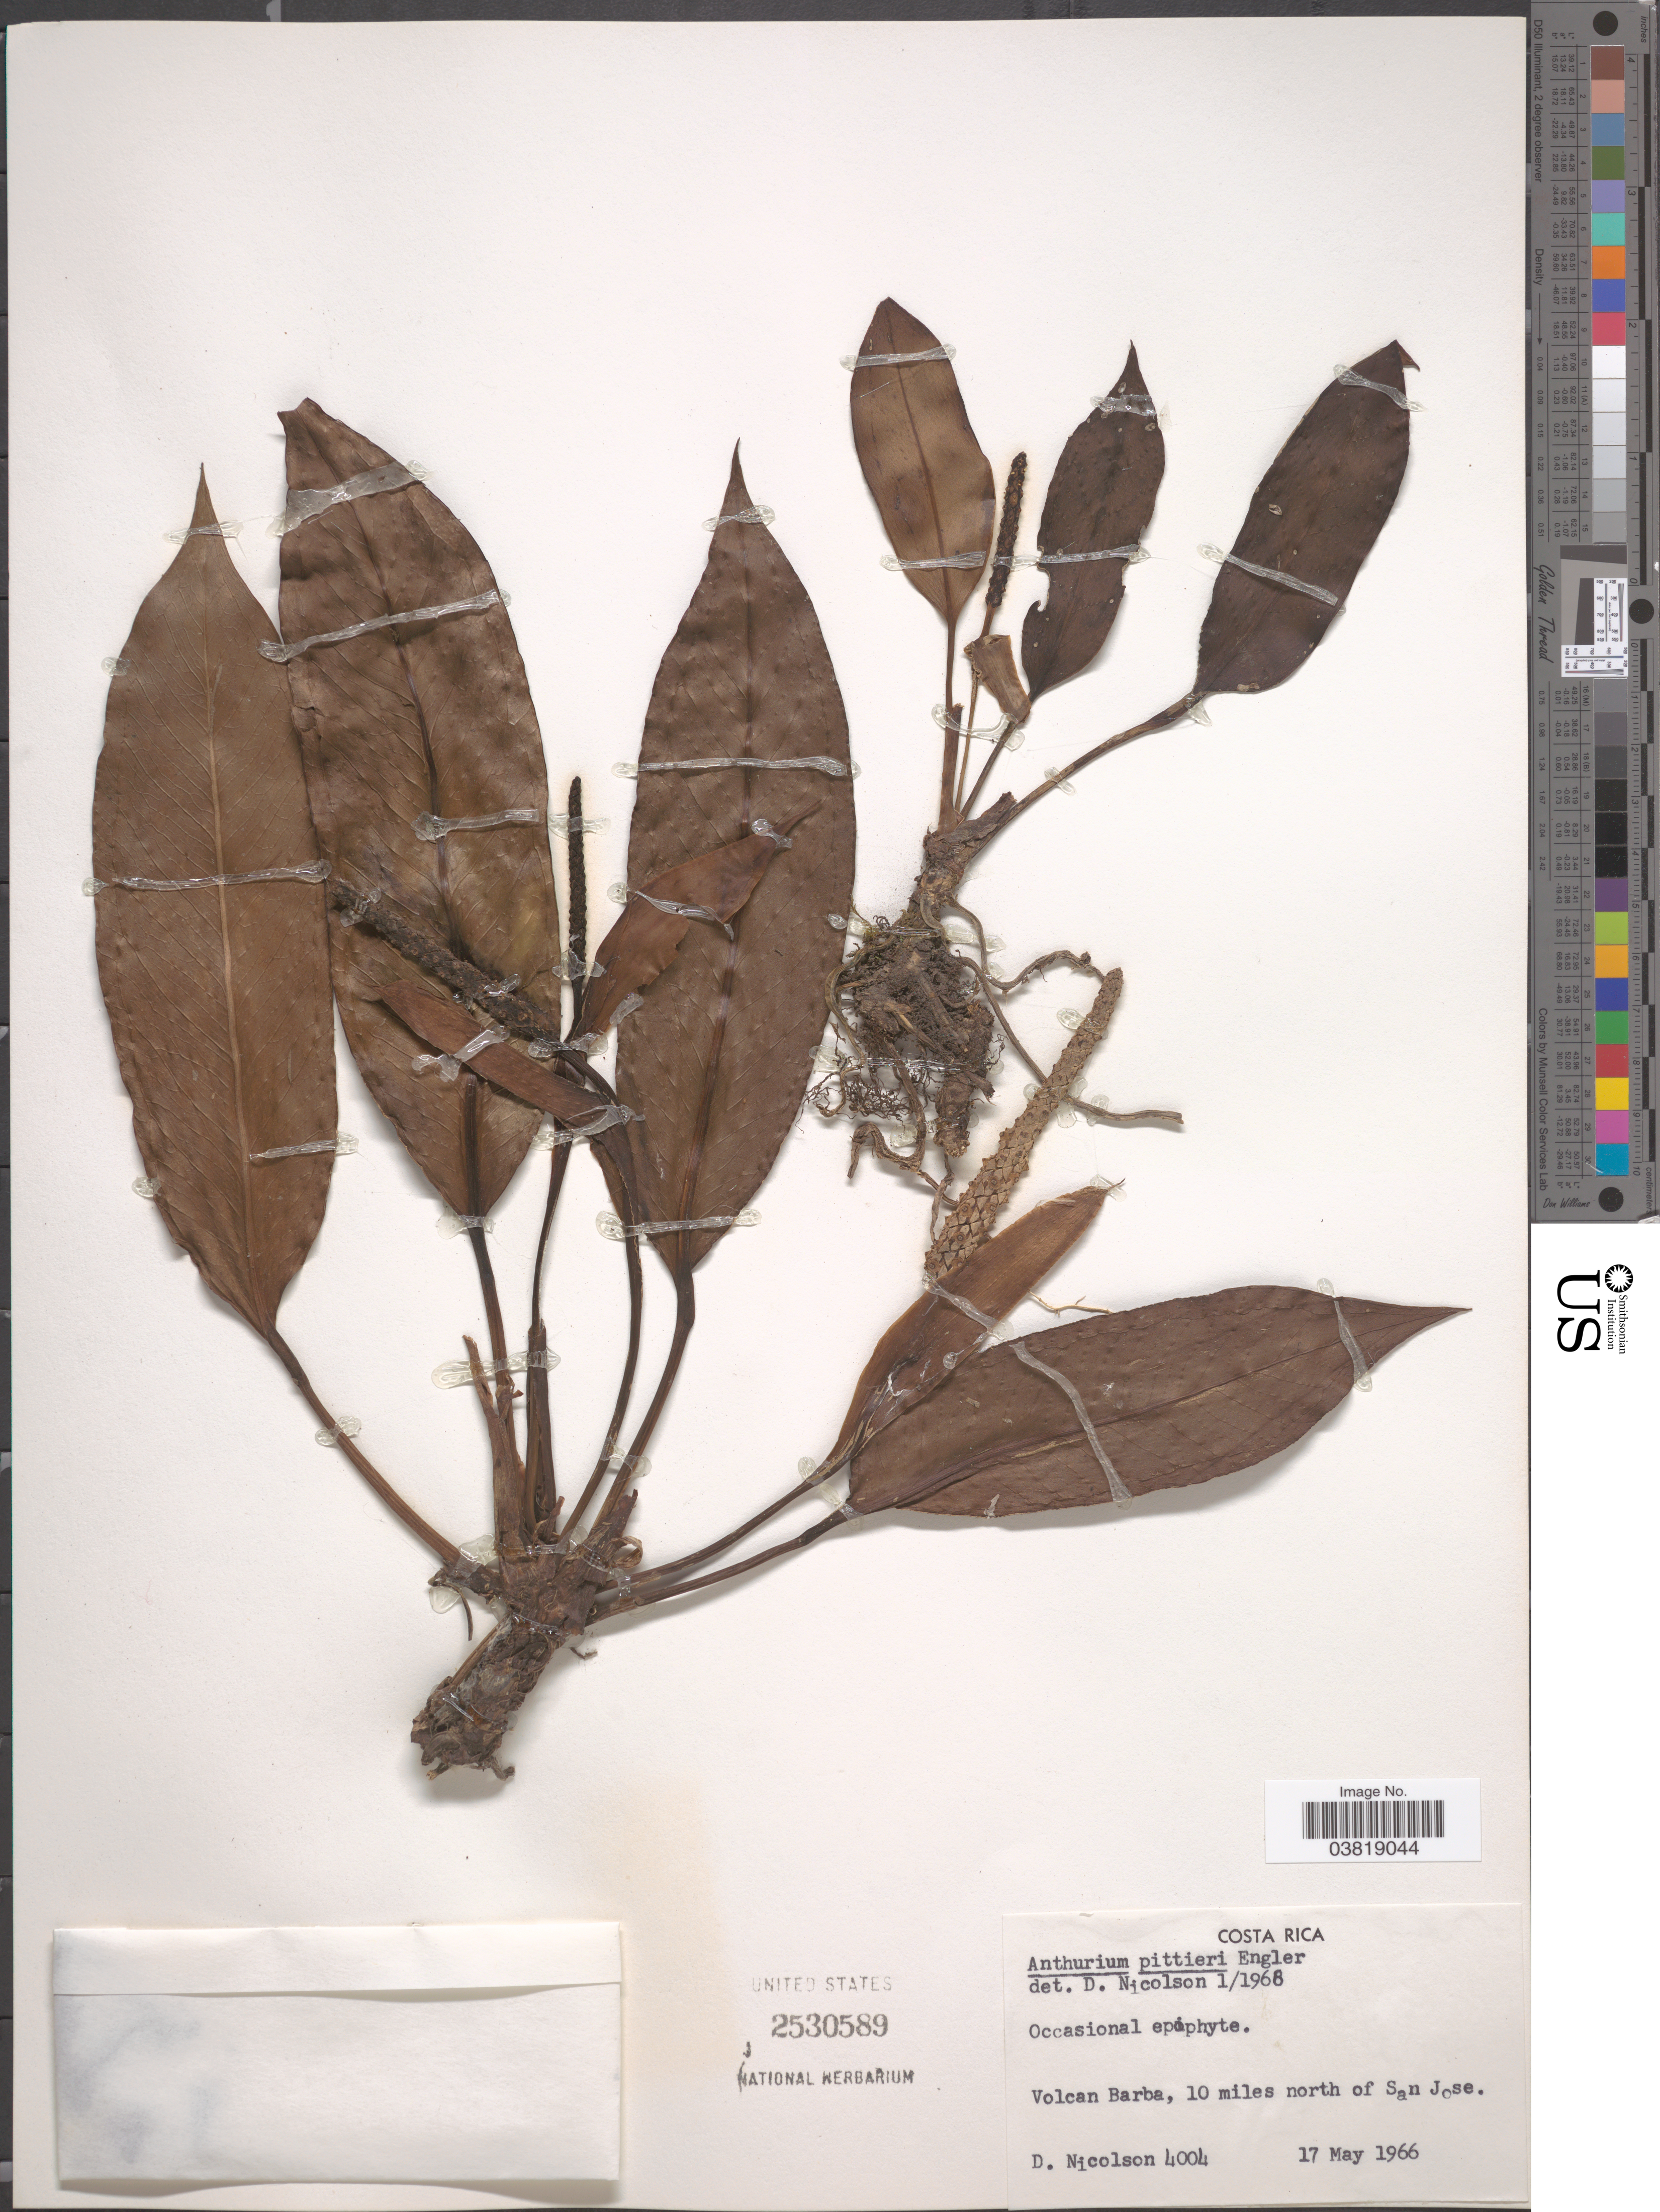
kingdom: Plantae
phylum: Tracheophyta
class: Liliopsida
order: Alismatales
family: Araceae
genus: Anthurium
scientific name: Anthurium pittieri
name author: Engl.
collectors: D. H. Nicolson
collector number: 4004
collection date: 1966-05-17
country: Costa Rica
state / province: San José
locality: Volcan Barba, 10 miles north of San Jose.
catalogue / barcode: US 2530589